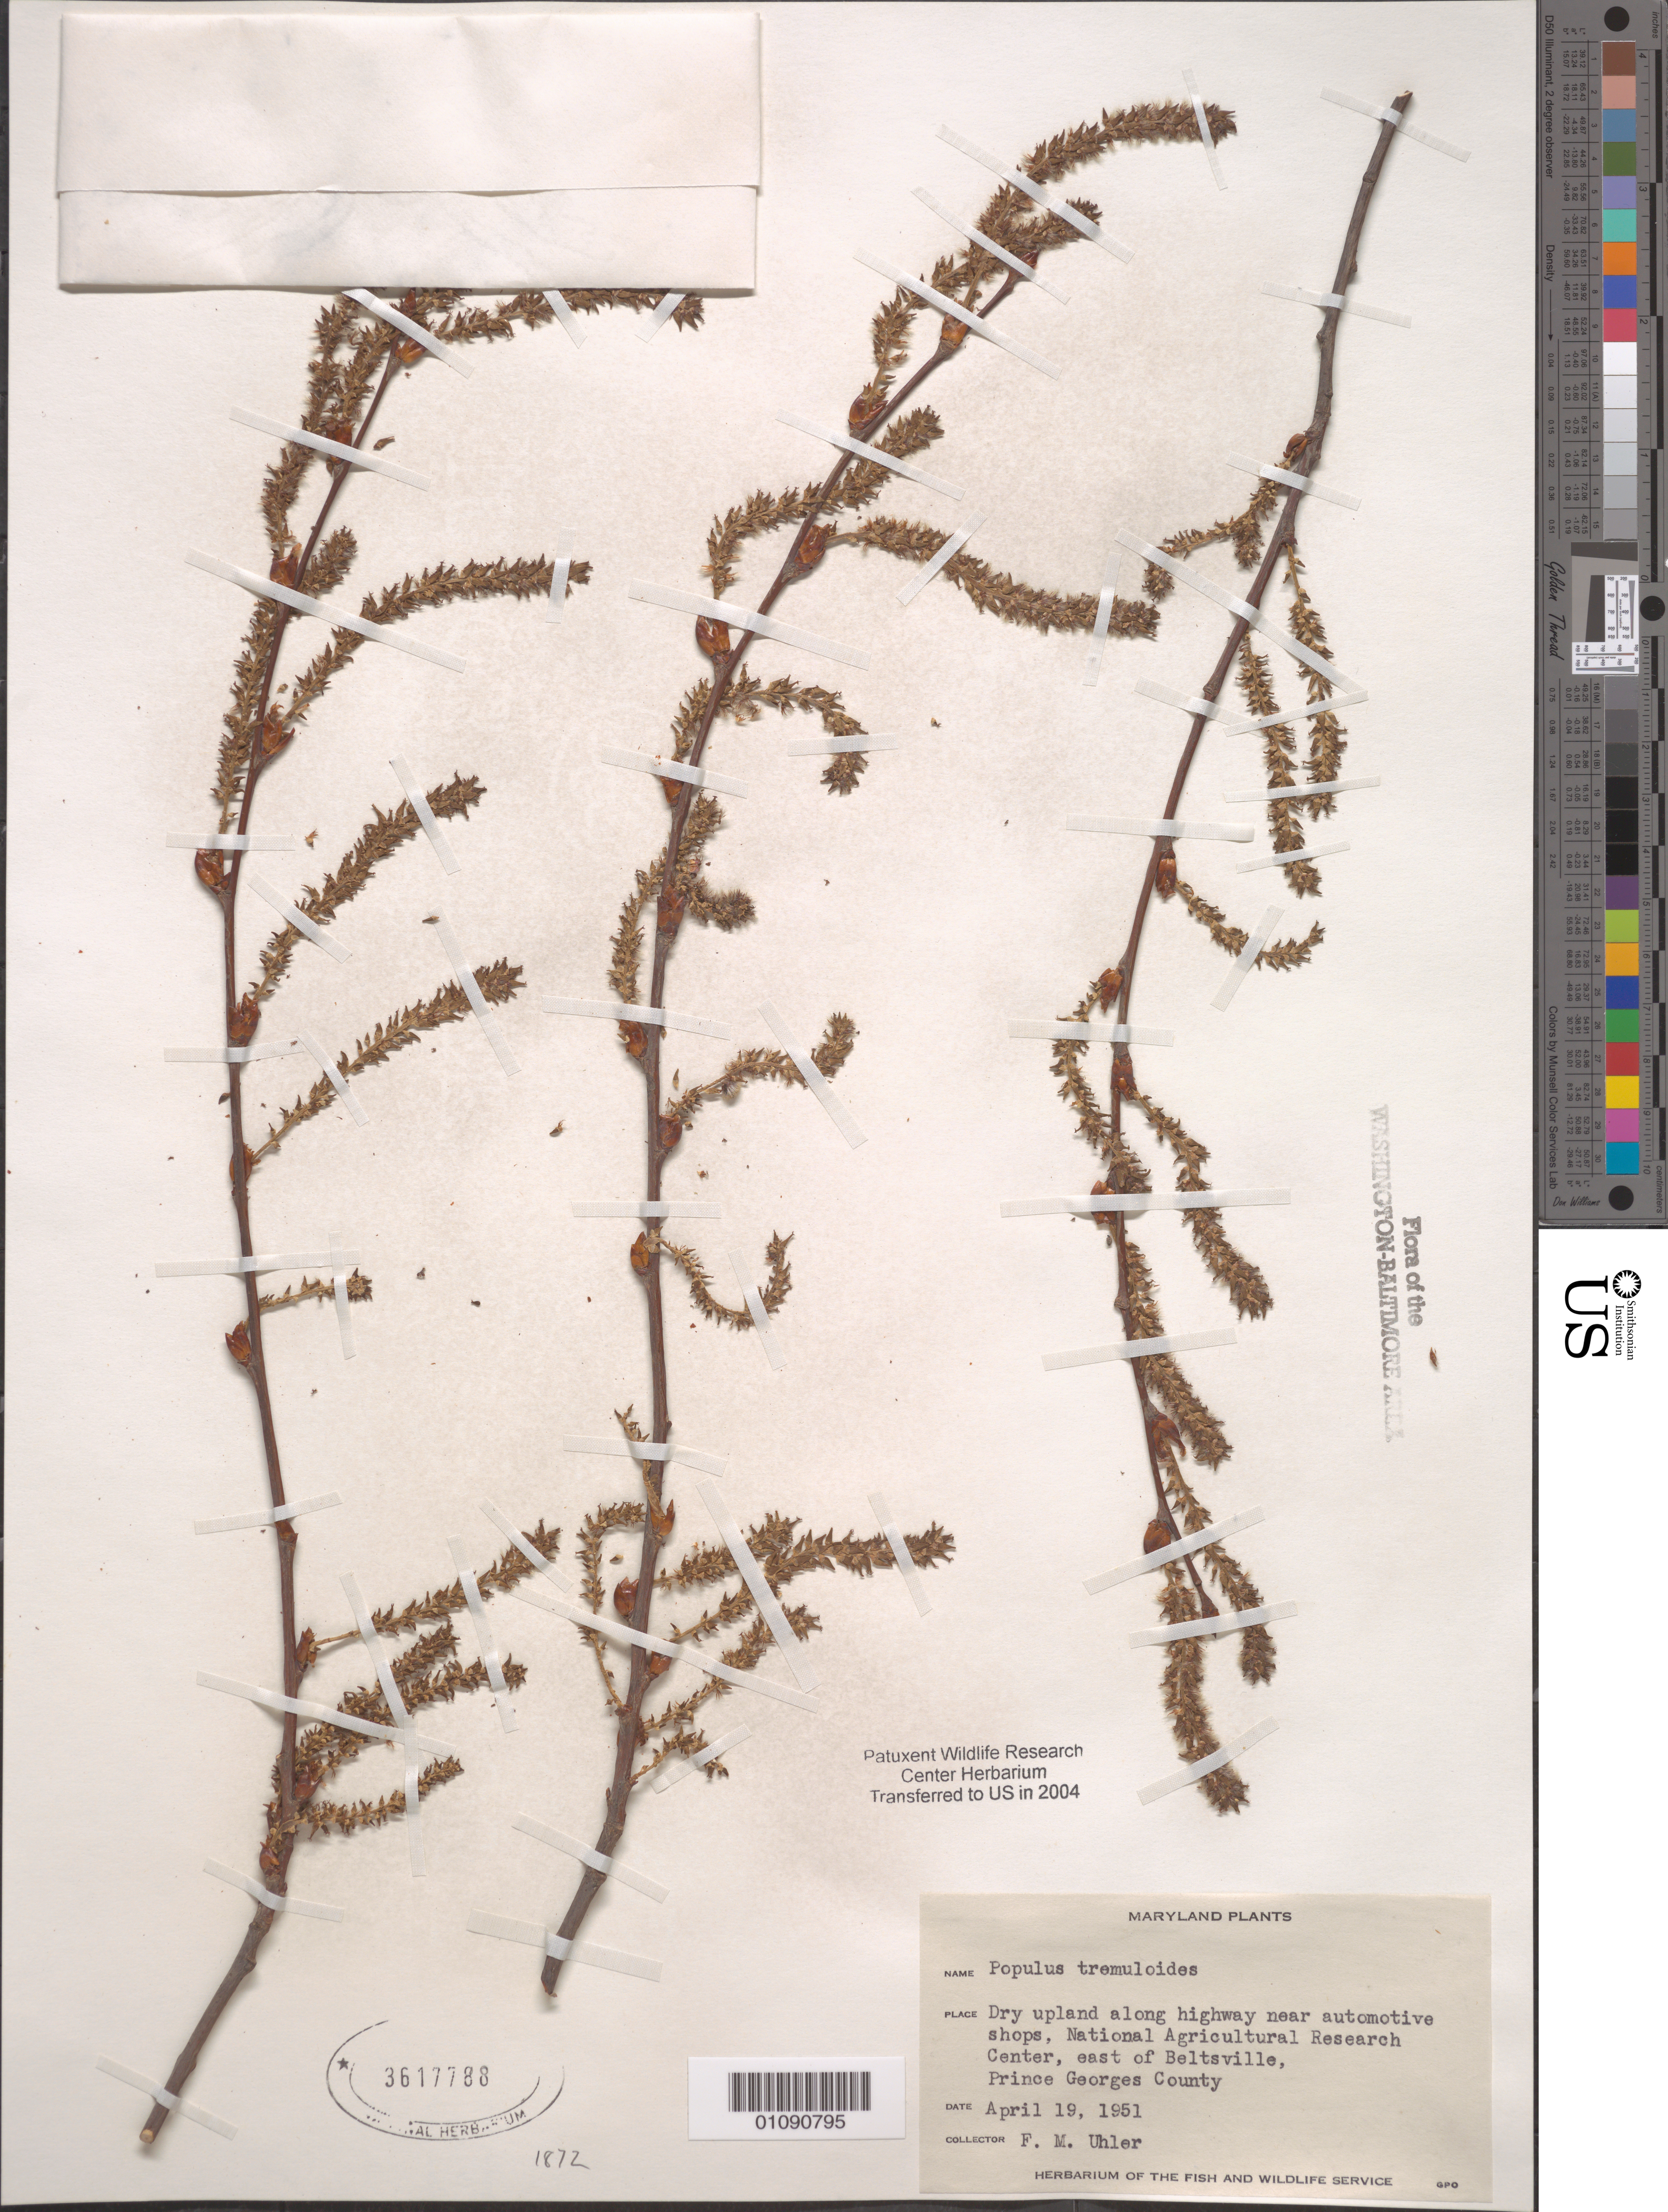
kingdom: Plantae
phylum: Tracheophyta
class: Magnoliopsida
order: Malpighiales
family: Salicaceae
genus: Populus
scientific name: Populus tremuloides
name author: Michx.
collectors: F. M. Uhler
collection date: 1951-04-19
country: United States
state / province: Maryland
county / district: Prince George's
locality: National Agricultural Research Center, E. of Beltsville. Along Hwy. near automotive shops.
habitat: Dry upland.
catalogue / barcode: US 3617788